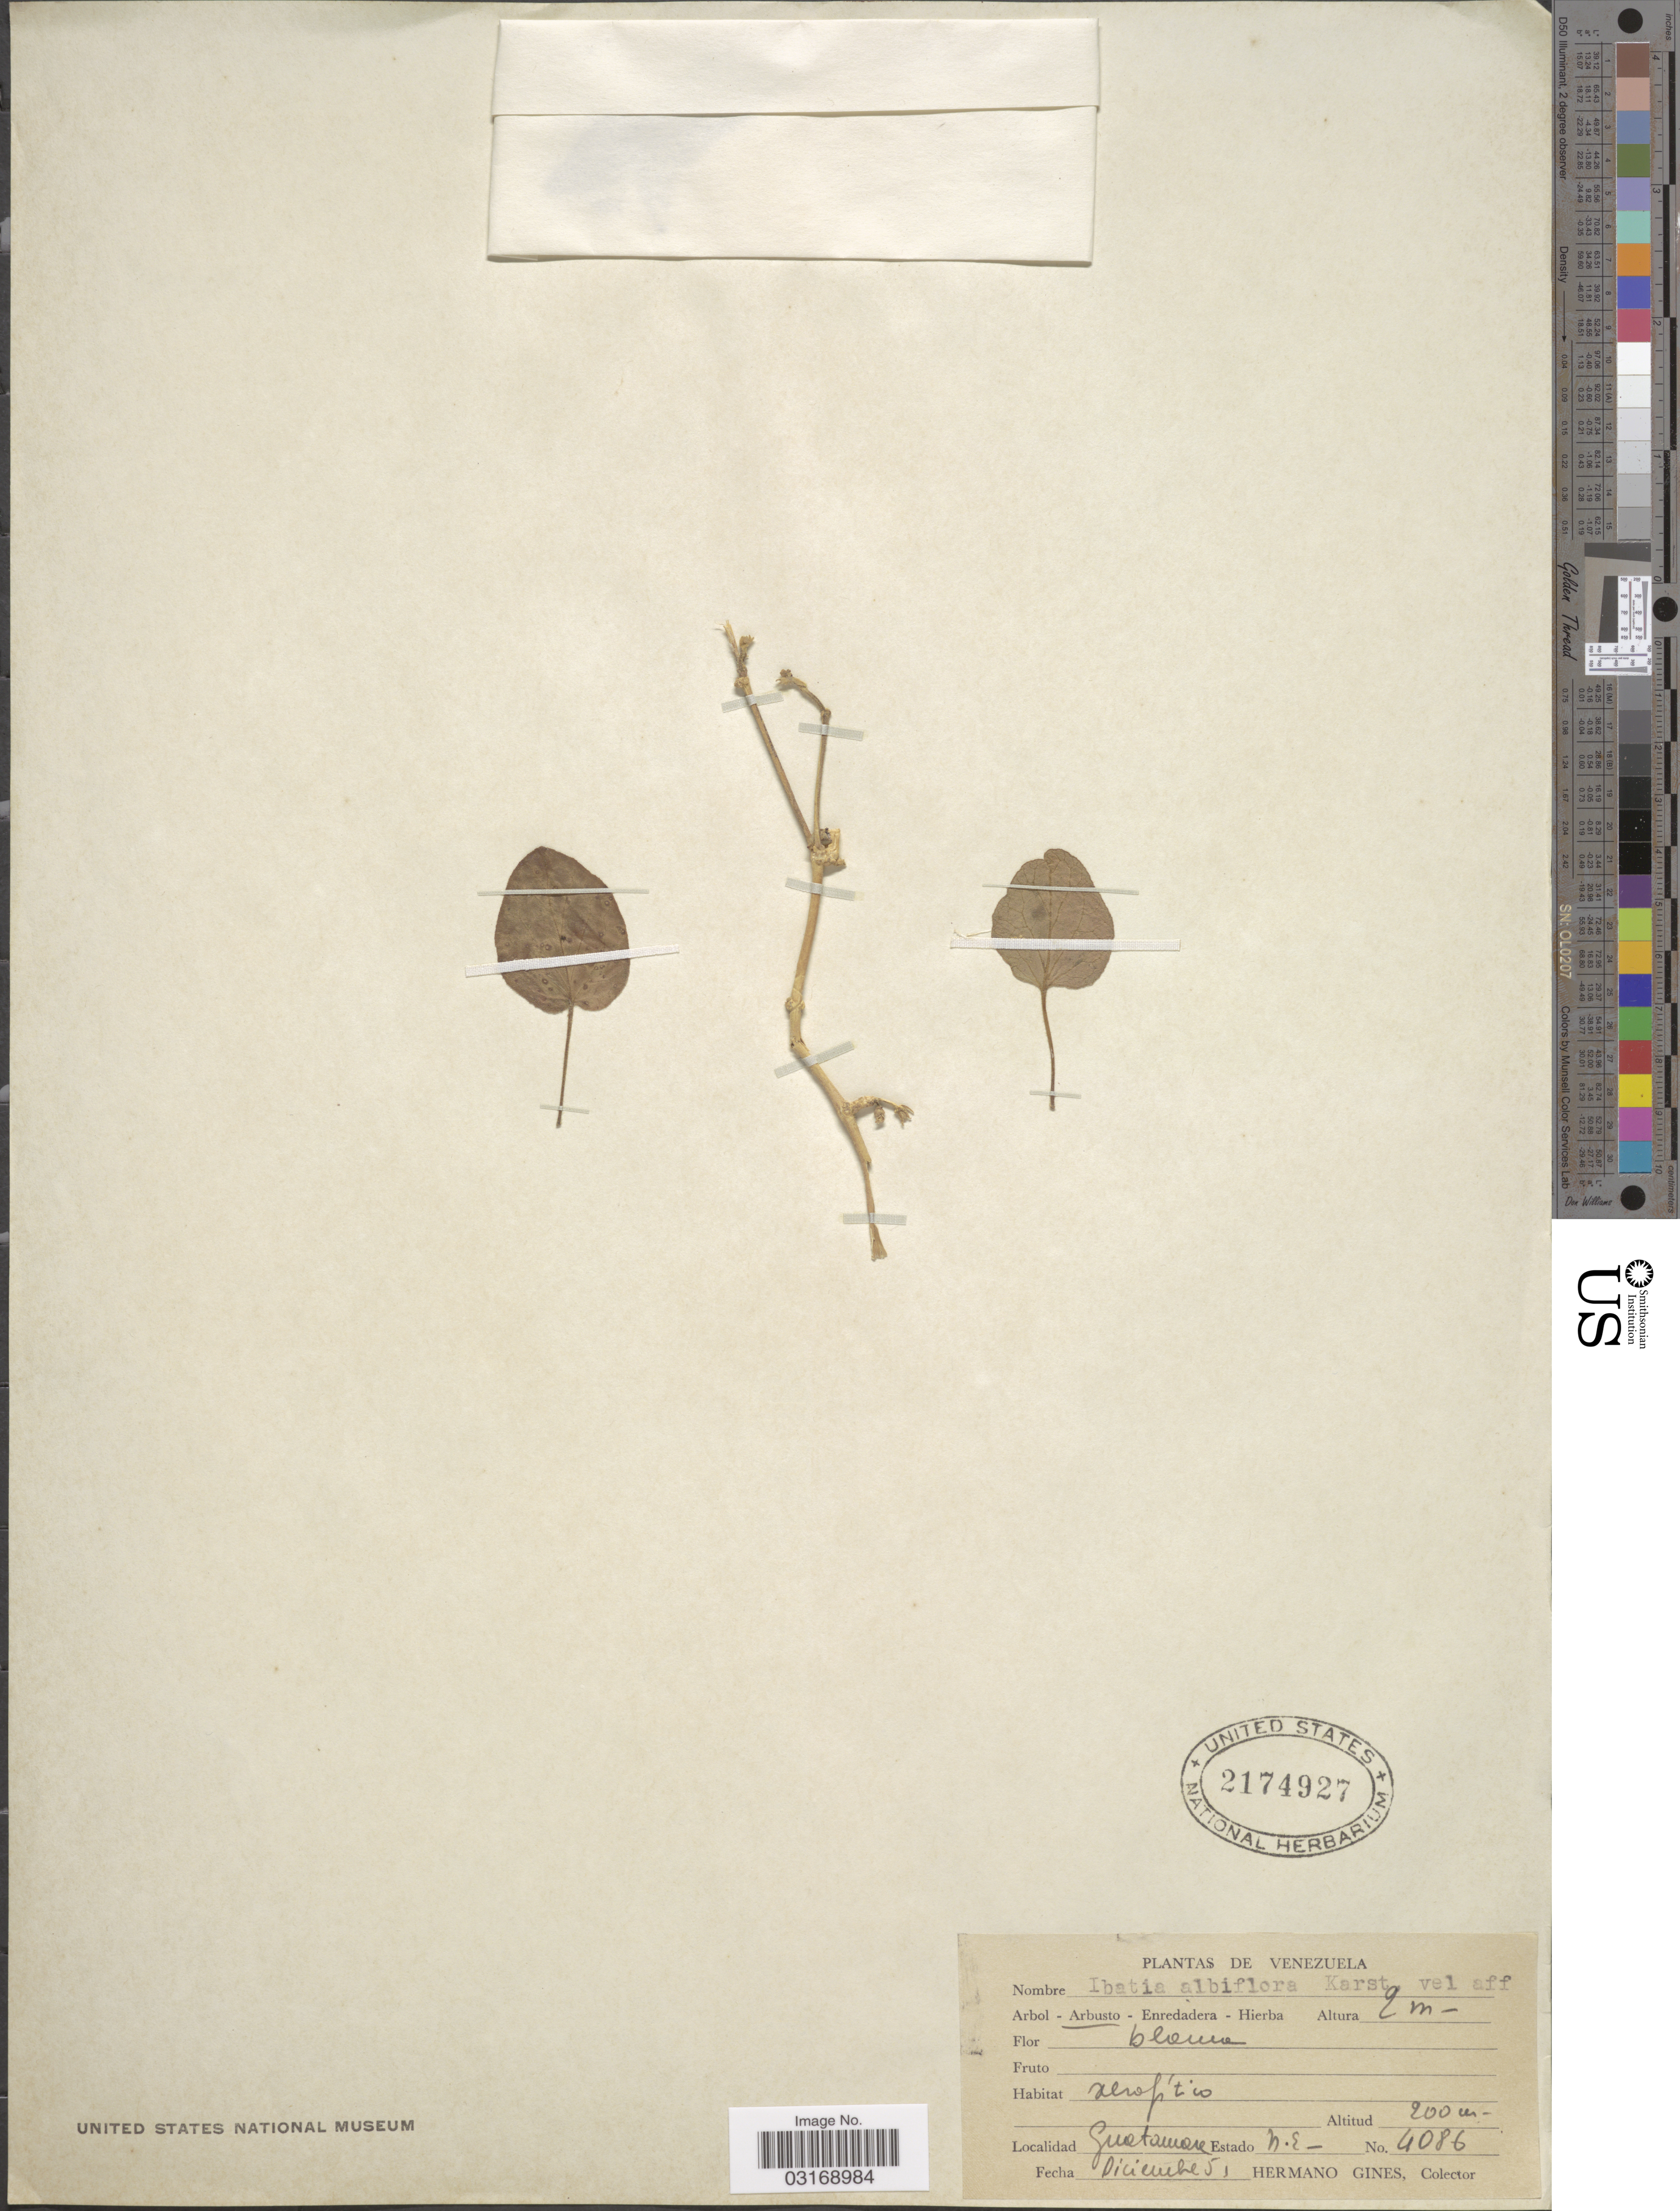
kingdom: Plantae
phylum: Tracheophyta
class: Magnoliopsida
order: Gentianales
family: Apocynaceae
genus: Ibatia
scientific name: Ibatia albiflora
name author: H. Karst.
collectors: Bro. Gines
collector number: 4086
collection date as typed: Transcribed d/m/y: /12/51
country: Venezuela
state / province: Nueva Esparta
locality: Guatamare.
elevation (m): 200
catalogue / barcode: US 2174927